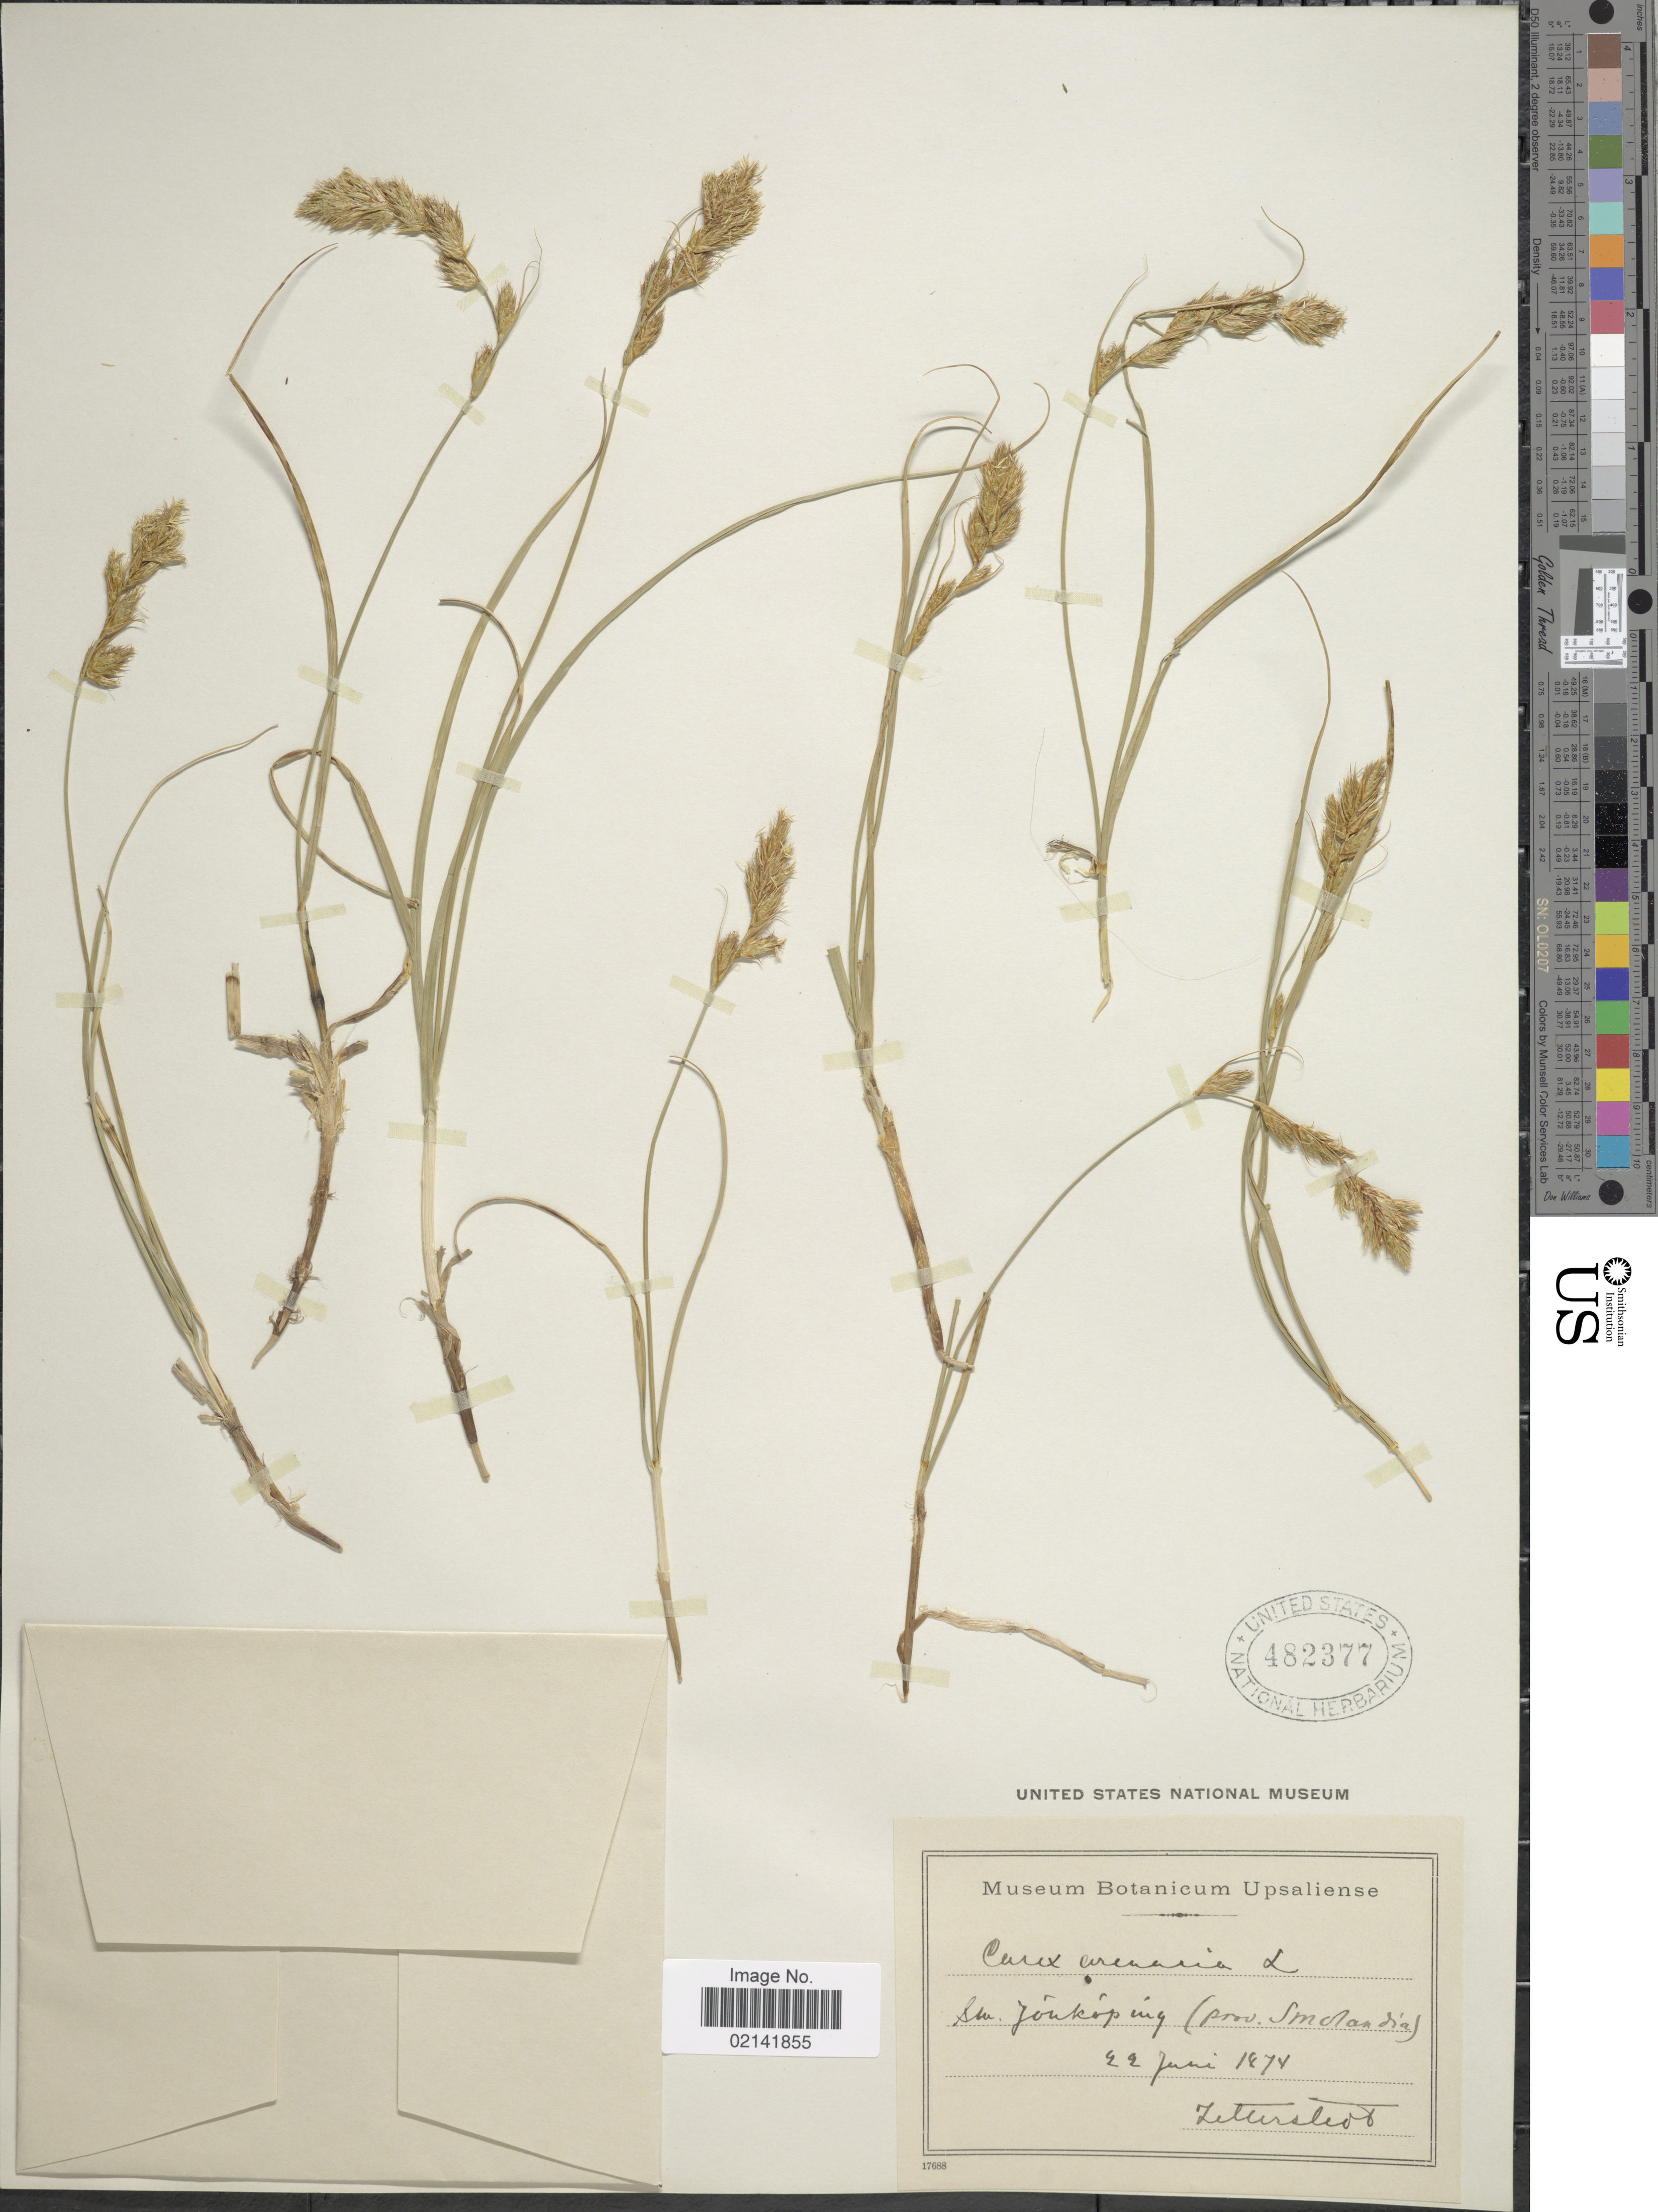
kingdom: Plantae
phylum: Tracheophyta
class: Liliopsida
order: Poales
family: Cyperaceae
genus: Carex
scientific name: Carex arenaria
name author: L.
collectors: Zetterstedt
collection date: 1874-06-22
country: Sweden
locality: Sw. Jönköping (prov. Smolandia)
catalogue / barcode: US 482377